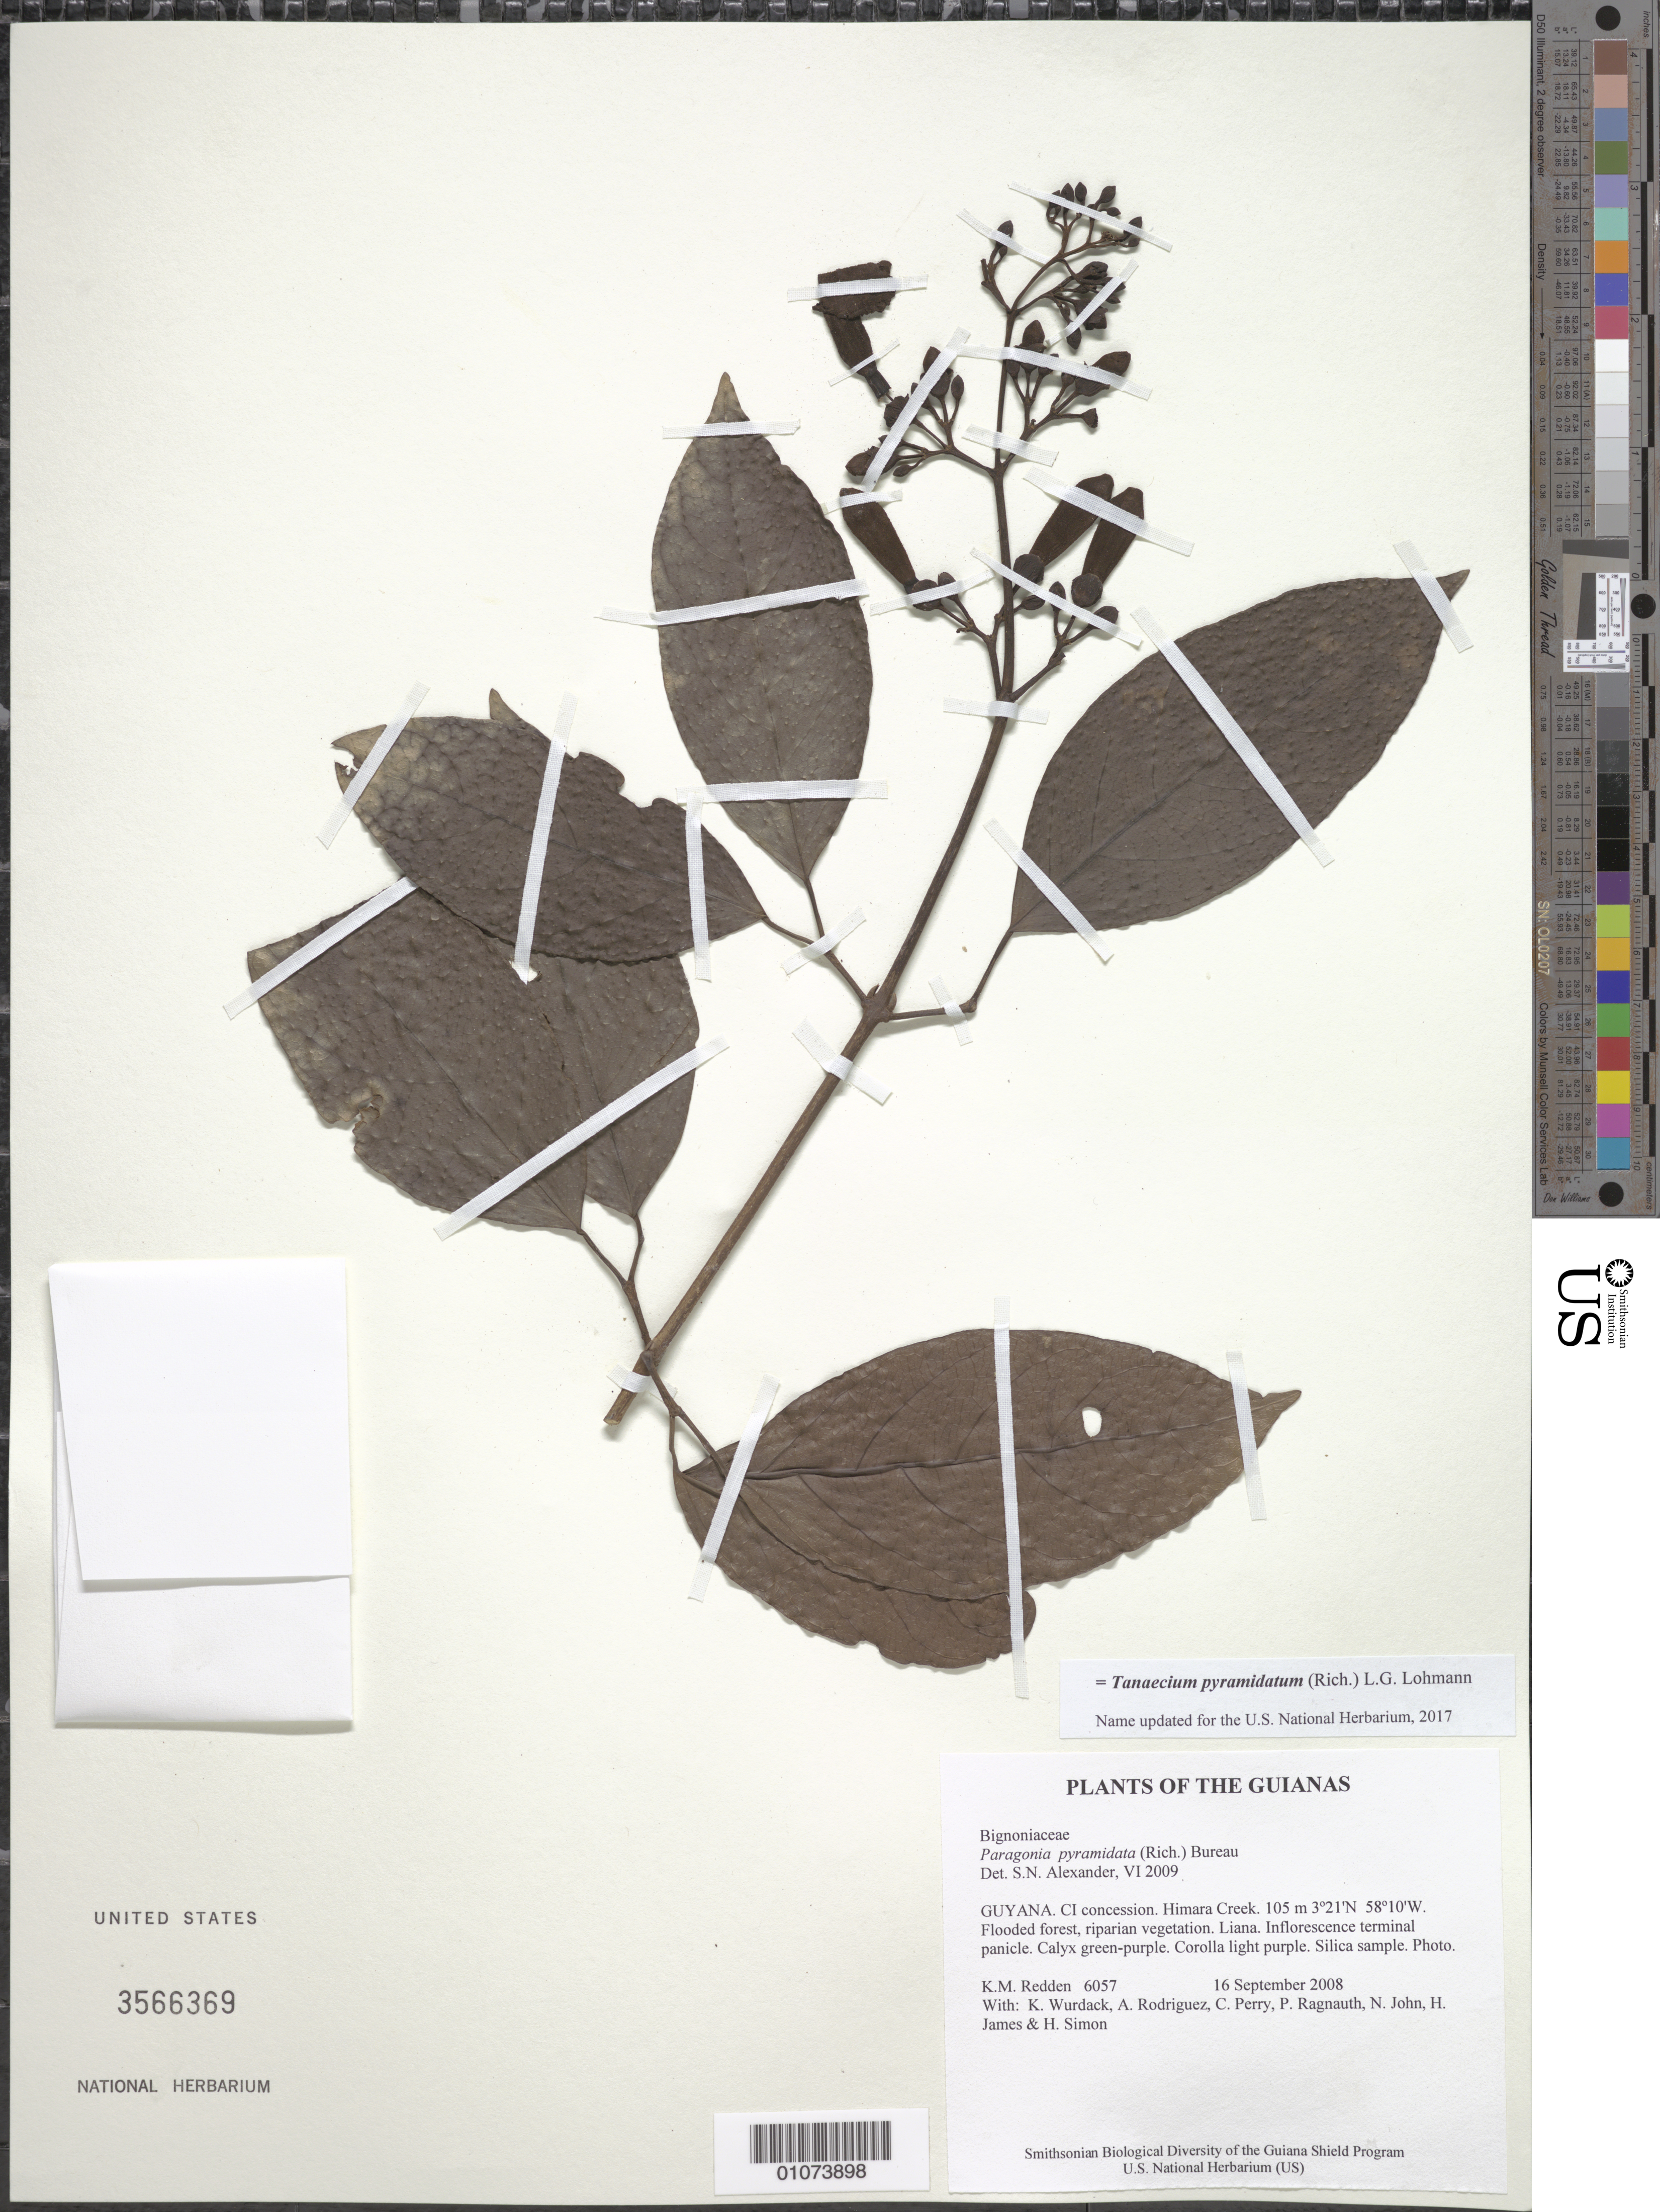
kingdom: Plantae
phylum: Tracheophyta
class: Magnoliopsida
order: Lamiales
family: Bignoniaceae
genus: Tanaecium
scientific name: Tanaecium pyramidatum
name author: (Rich.) L.G. Lohmann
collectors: K. M. Redden, K. Wurdack, A. Rodriguez, C. Perry, P. Ragnauth, N. John, H. James & H. Simon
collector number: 6057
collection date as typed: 16 September 2008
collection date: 2008-09-16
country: Guyana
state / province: U. Takutu-U. Essequibo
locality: CI concession. Himara Creek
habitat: Flooded forest, riparian vegetation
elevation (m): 105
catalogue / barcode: US 3566369